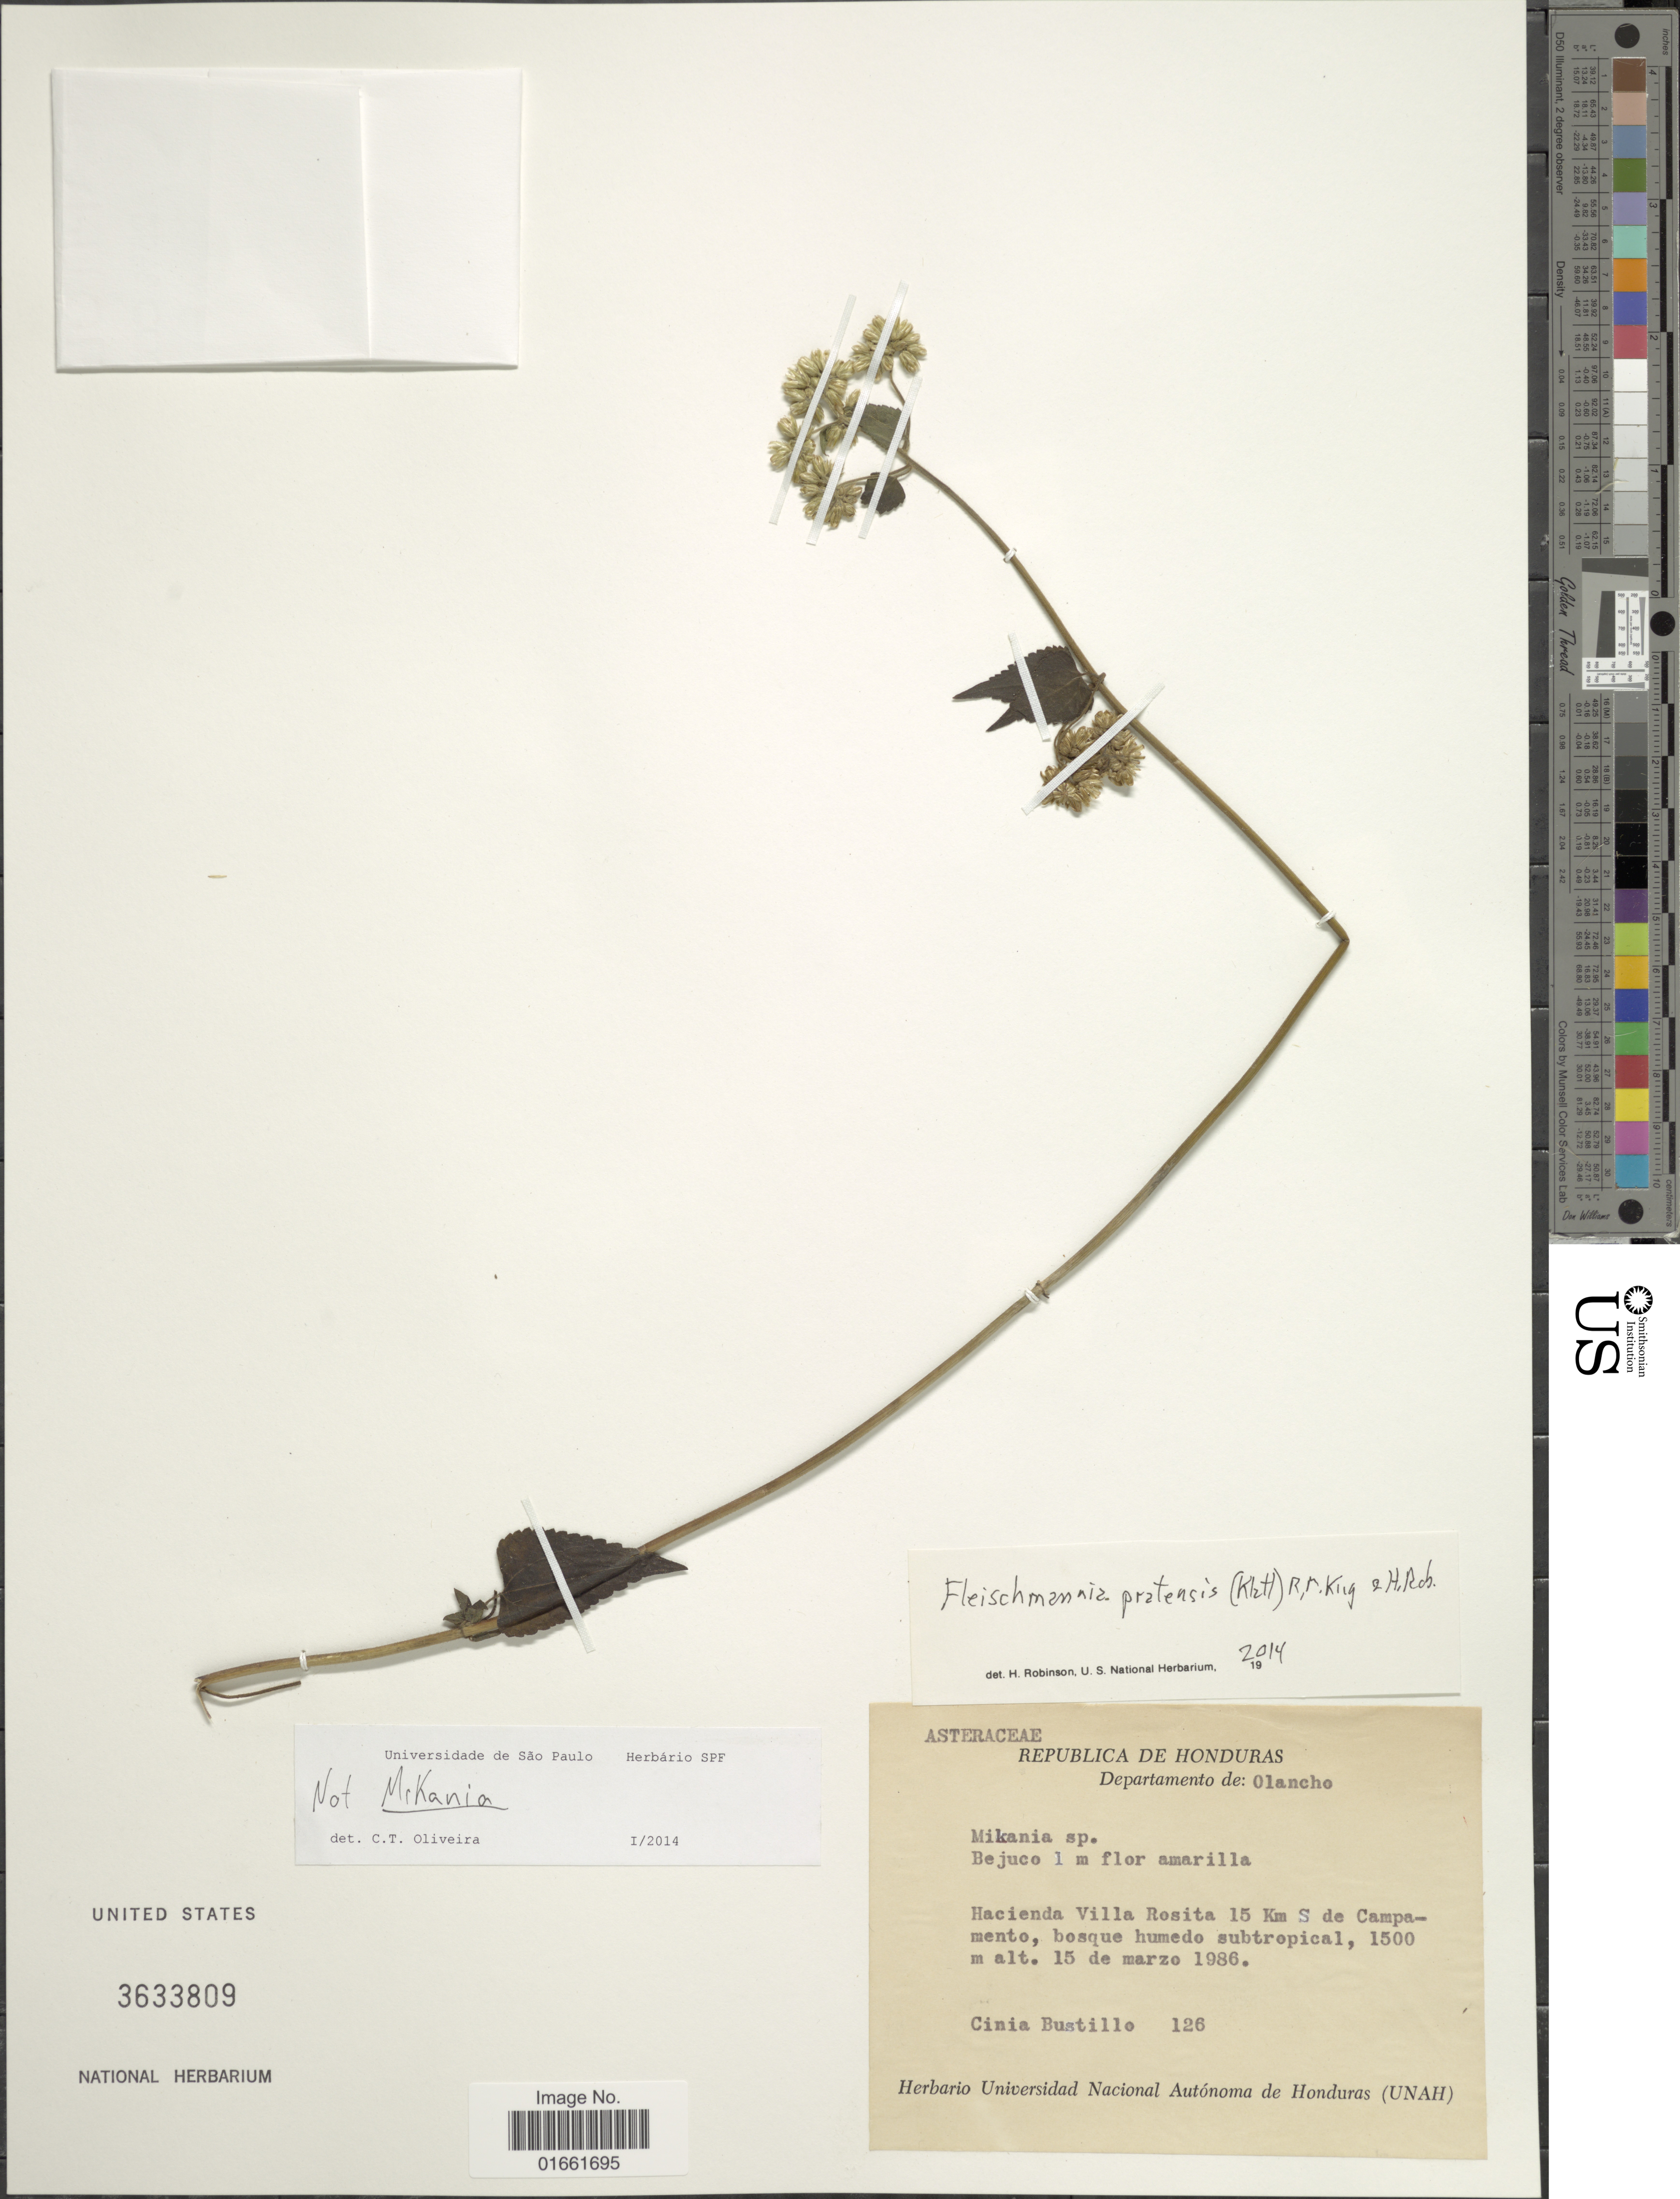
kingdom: Plantae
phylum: Tracheophyta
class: Magnoliopsida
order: Asterales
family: Asteraceae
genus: Fleischmannia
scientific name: Fleischmannia pratensis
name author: (Klatt) R.M. King & H. Rob.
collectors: C. Bustillo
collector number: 126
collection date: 1986-03-15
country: Honduras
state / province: Olancho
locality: Departamento de Olancho, Hacienda Villa Rosita 15 km S de Campamento, boque humedo subtropical.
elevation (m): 1500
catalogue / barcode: US 3633809